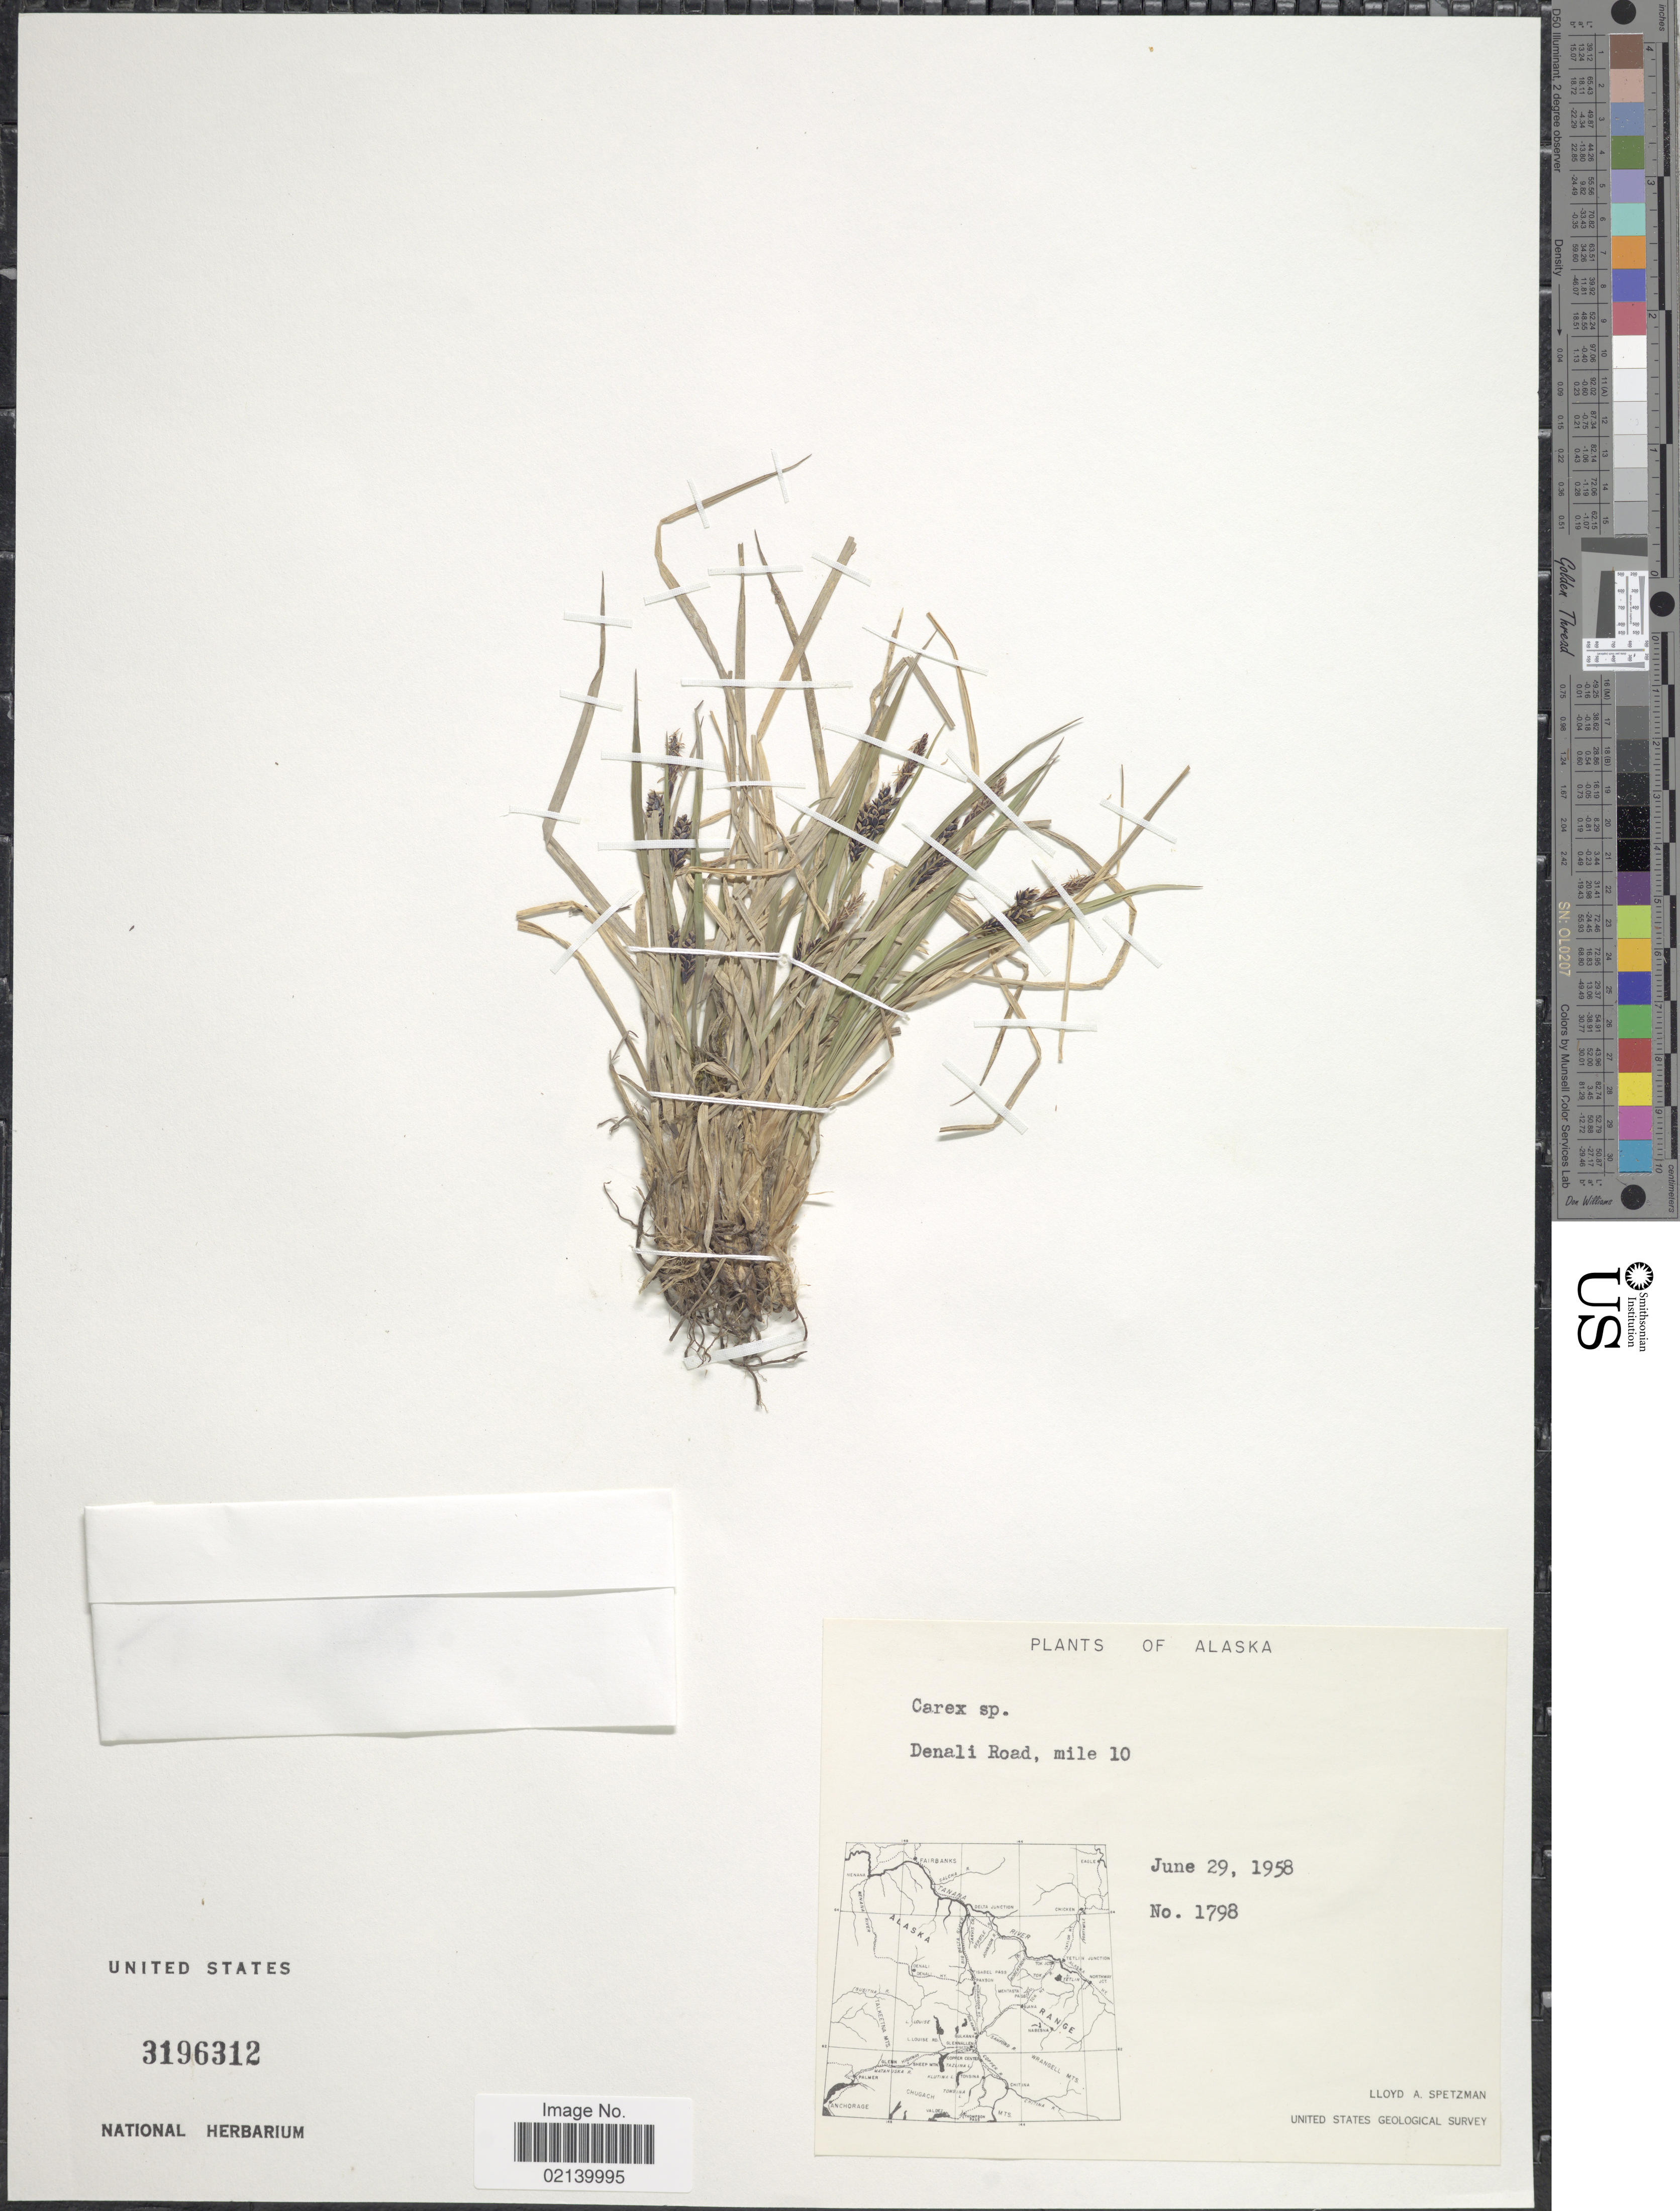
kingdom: Plantae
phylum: Tracheophyta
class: Liliopsida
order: Poales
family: Cyperaceae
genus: Carex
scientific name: Carex sp.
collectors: L. Spetzman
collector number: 1798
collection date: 1958-06-29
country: United States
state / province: Alaska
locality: Denalri Road, mile 10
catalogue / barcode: US 3196312